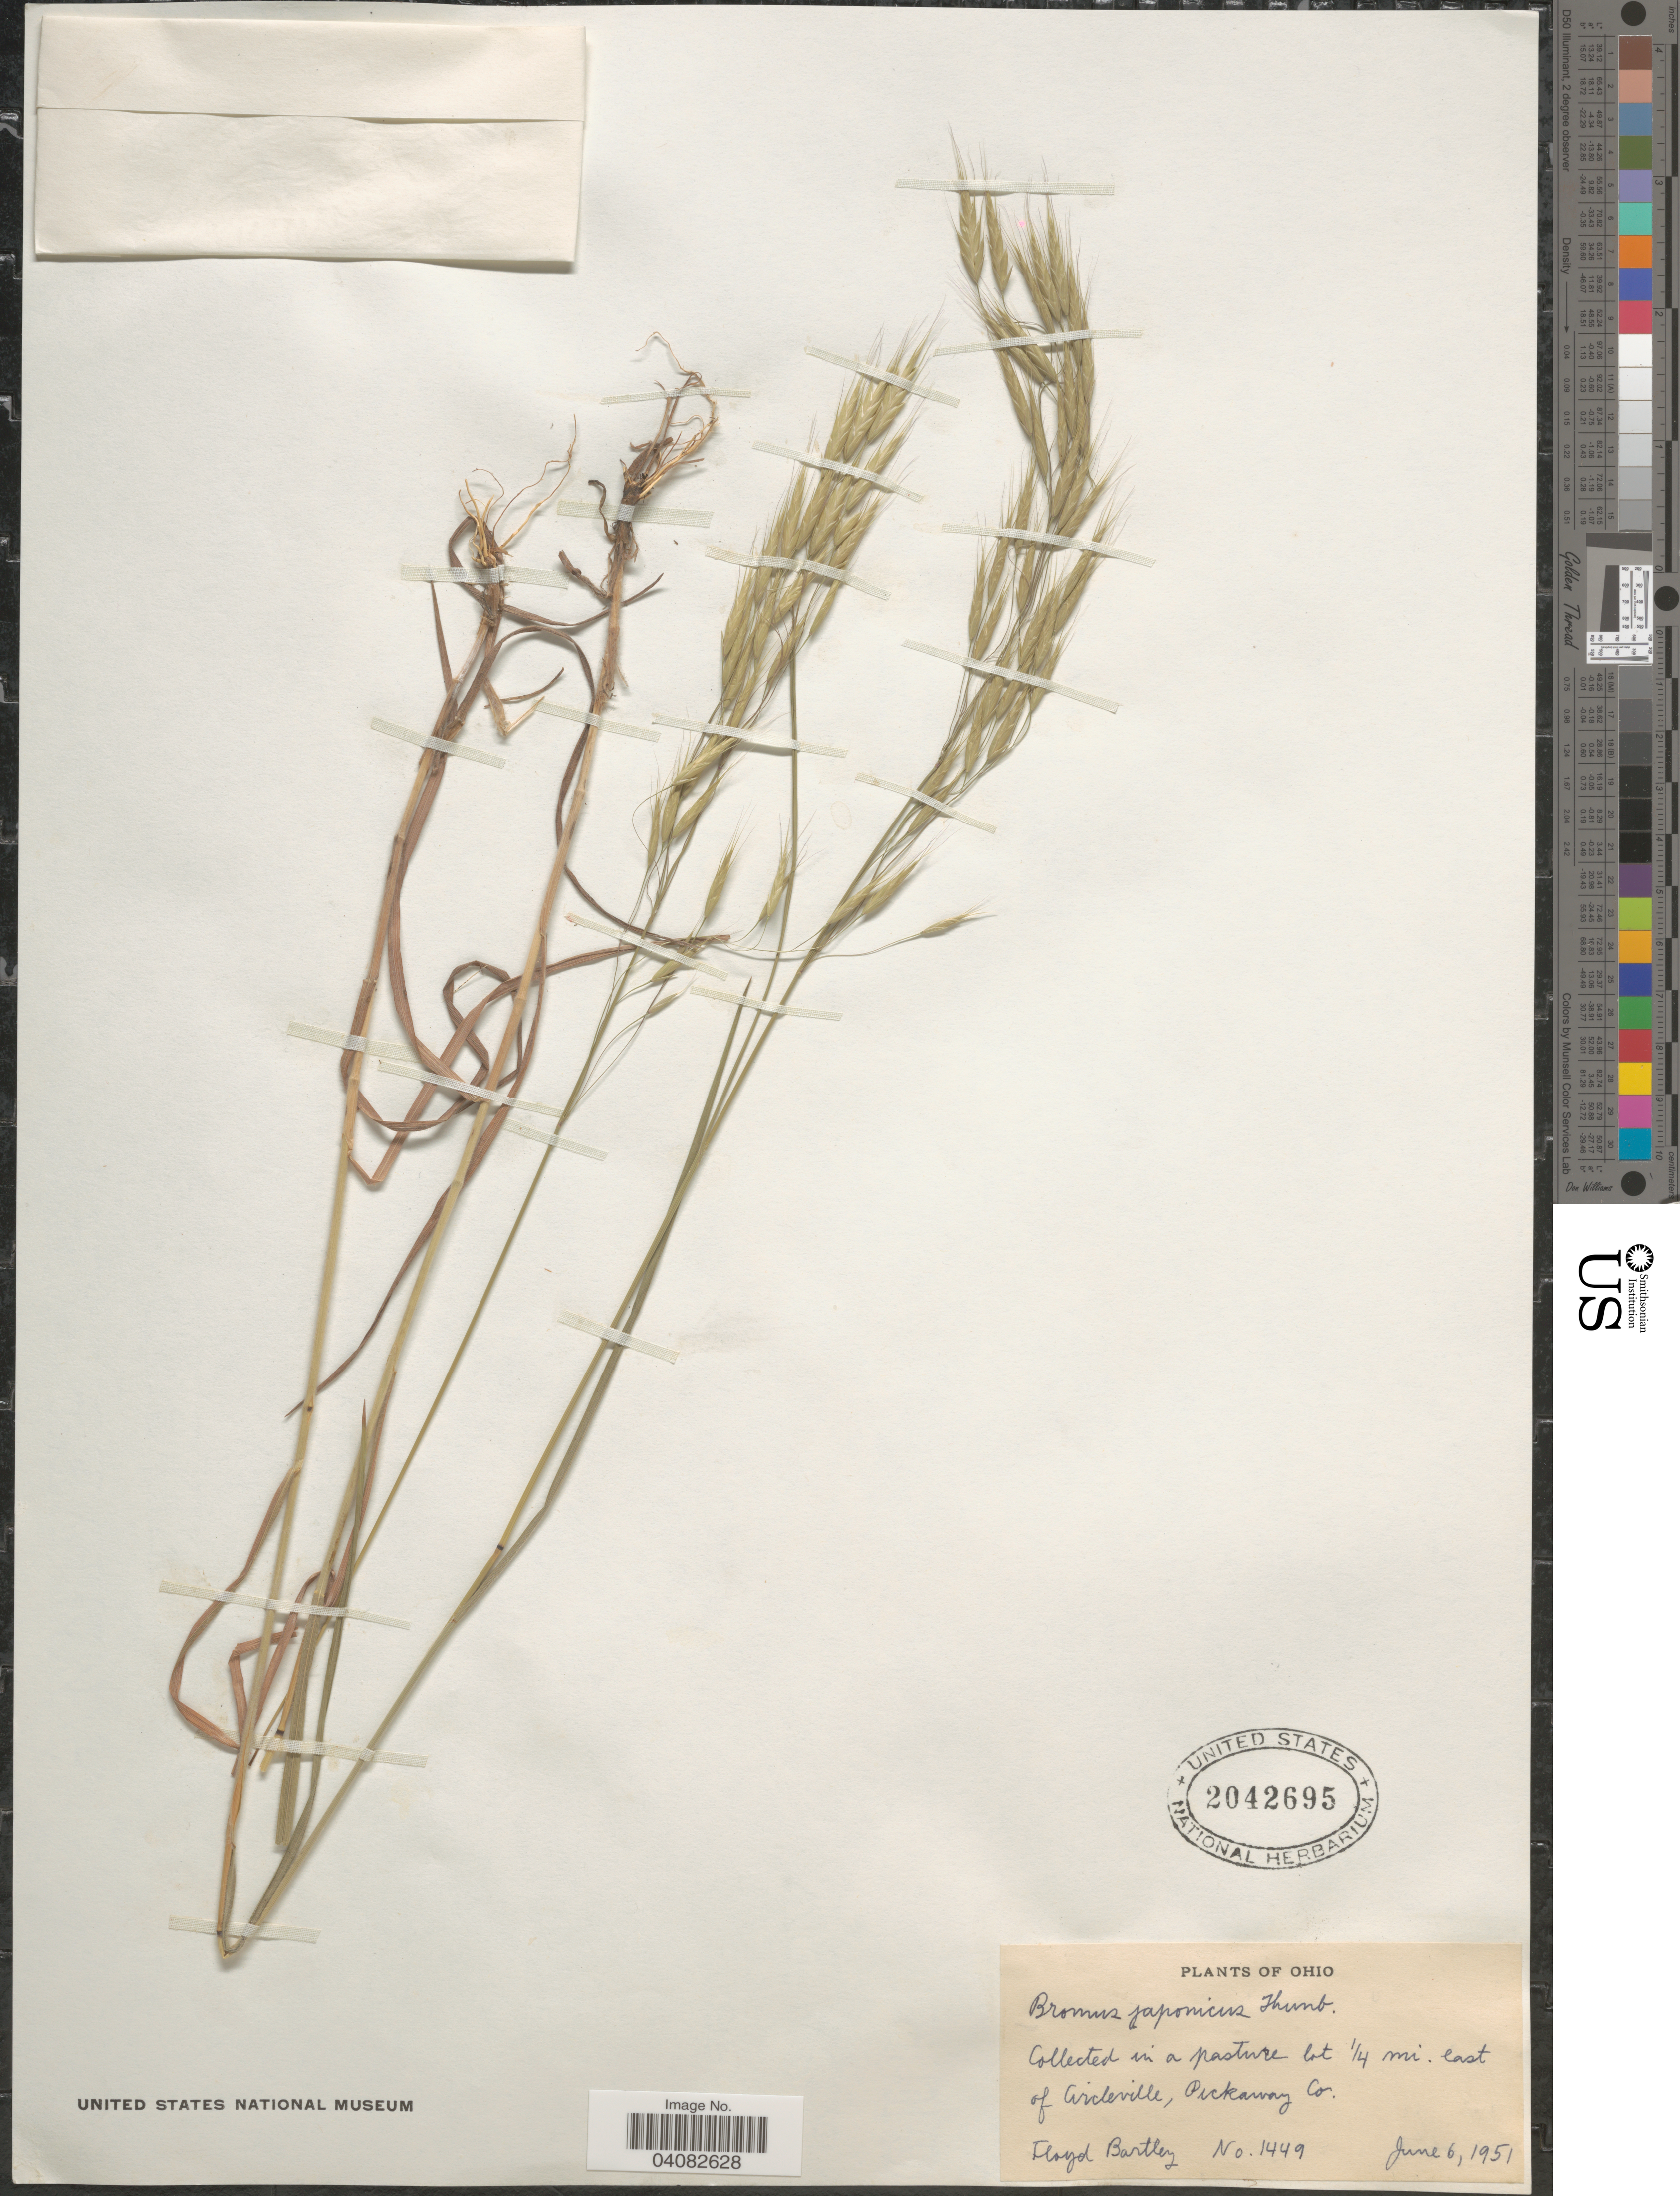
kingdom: Plantae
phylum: Tracheophyta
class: Liliopsida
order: Poales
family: Poaceae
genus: Bromus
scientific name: Bromus japonicus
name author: Houtt.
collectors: F. Bartley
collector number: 1449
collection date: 1951-06-06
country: United States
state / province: Ohio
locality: In pasture lot 1/4 mi. east of Circleville, Pickaway Co.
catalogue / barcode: US 2042695